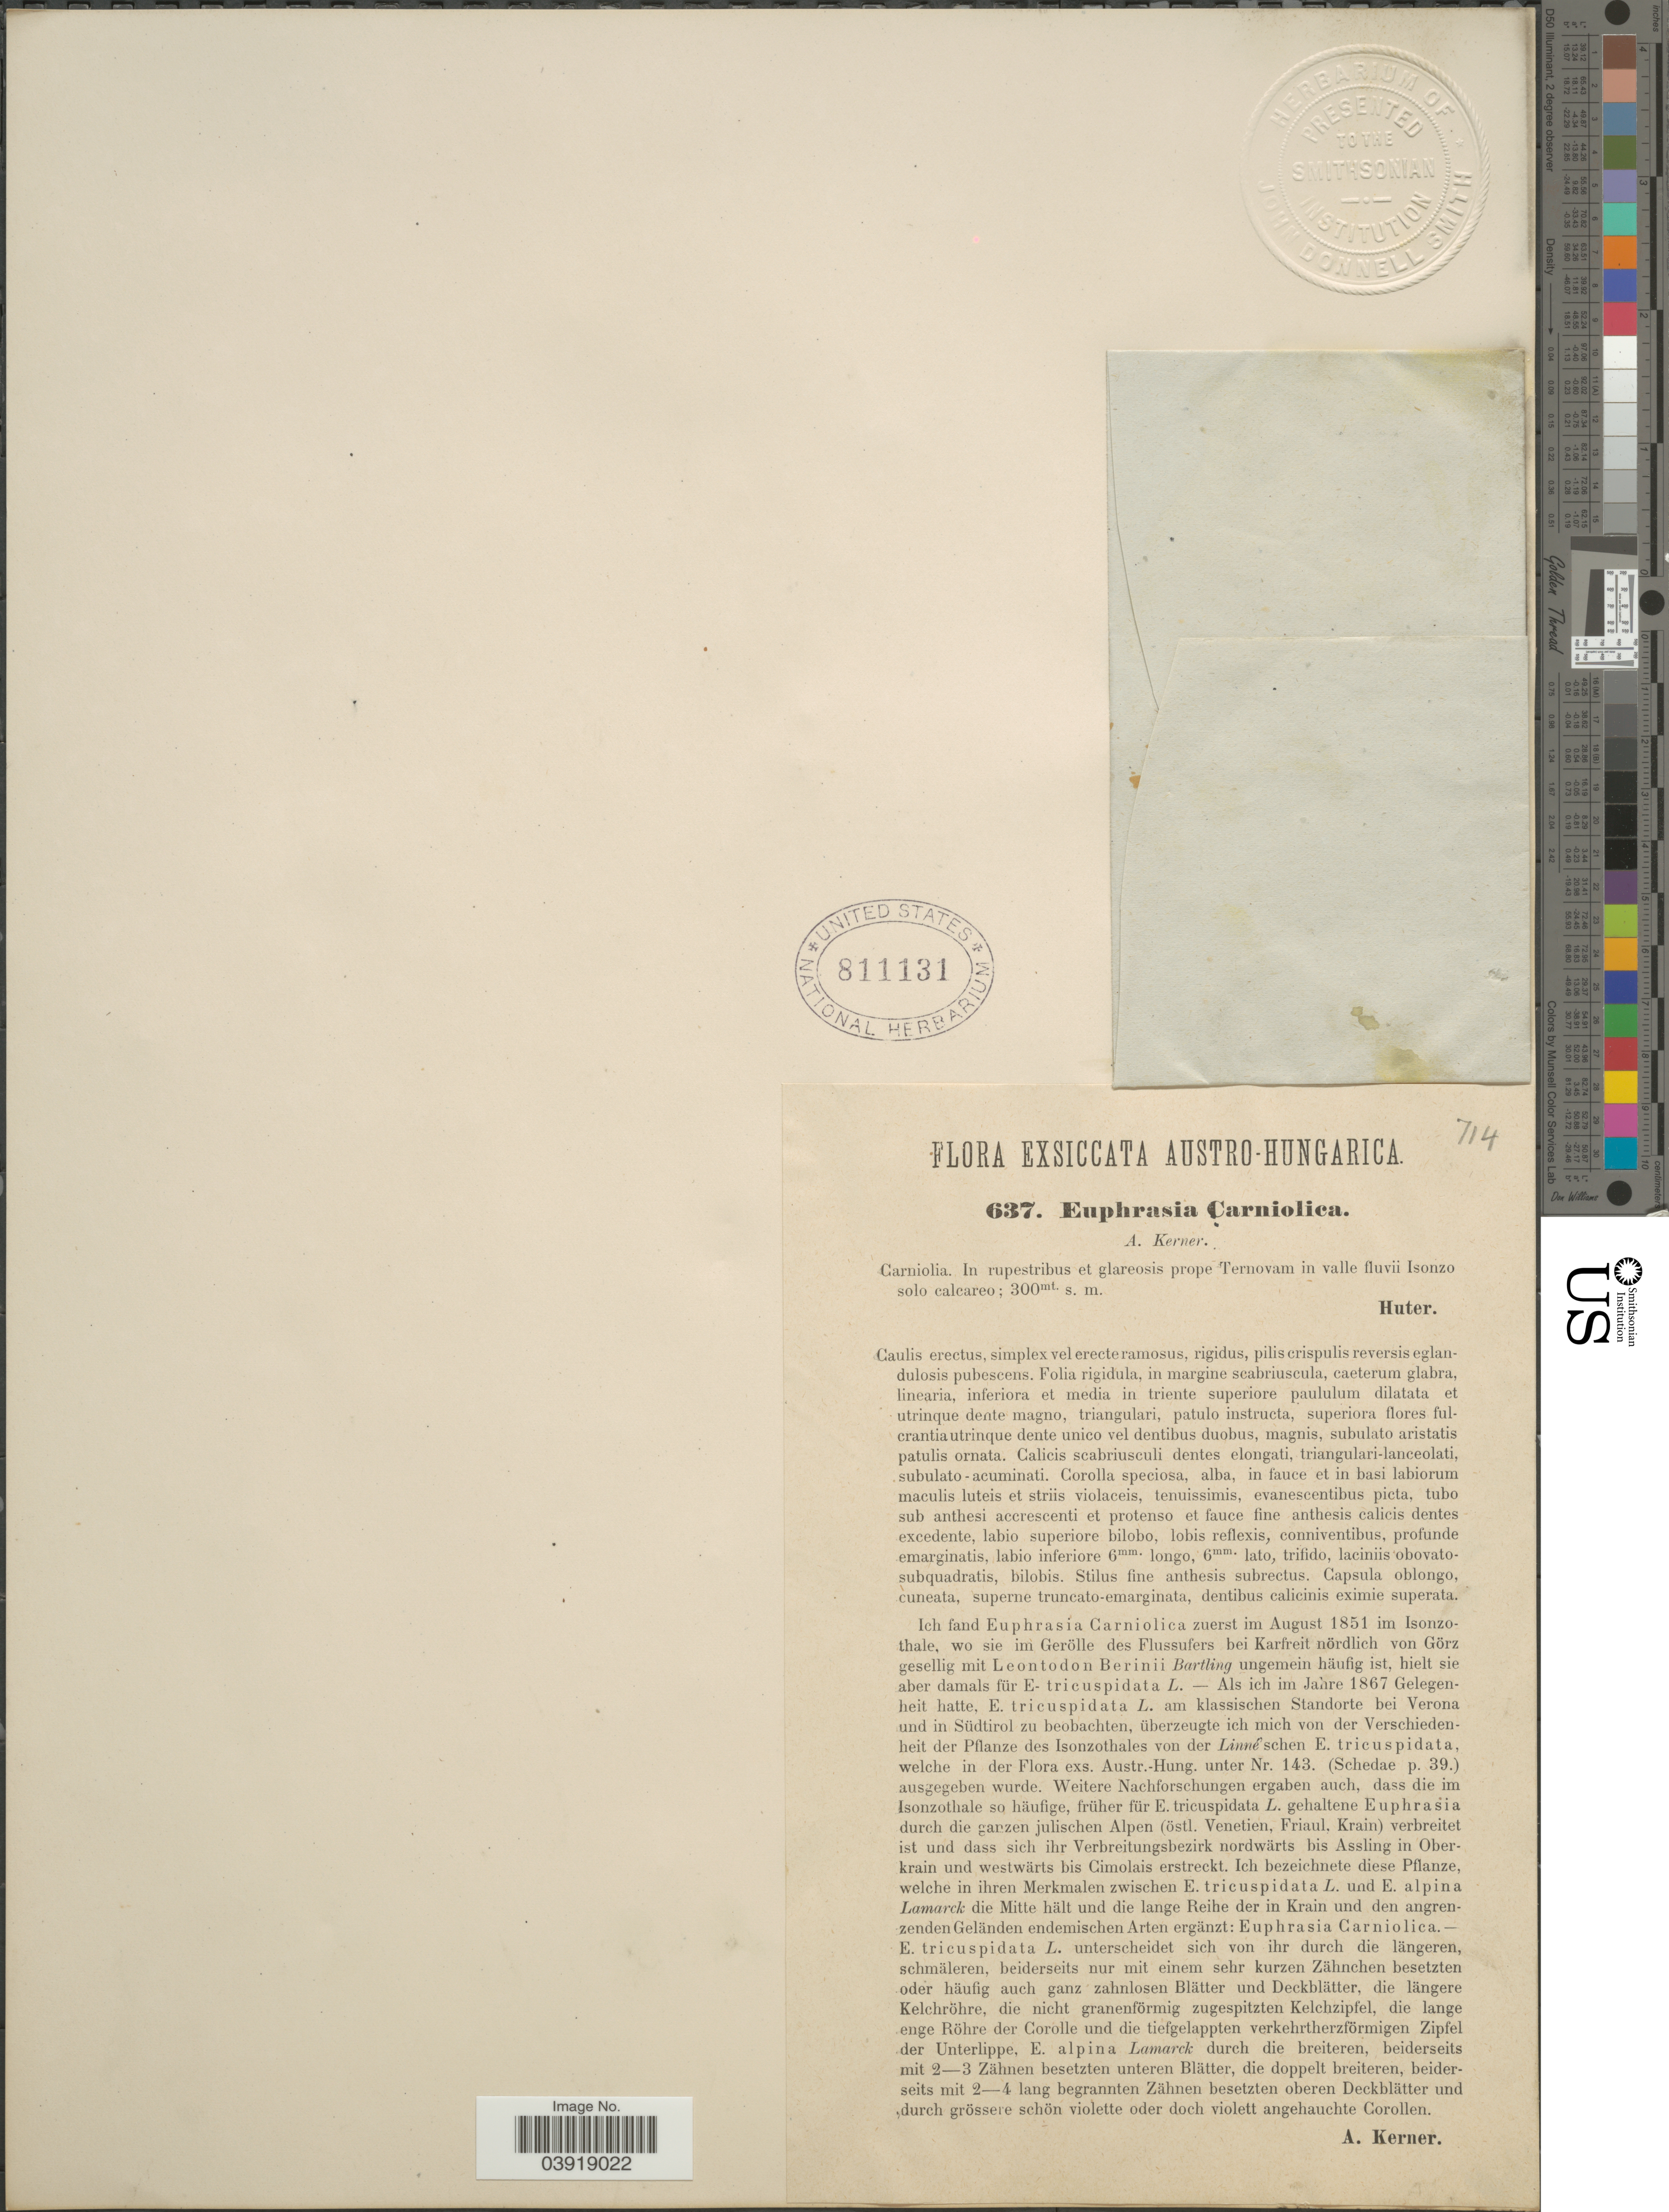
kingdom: Plantae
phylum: Tracheophyta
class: Magnoliopsida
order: Lamiales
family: Orobanchaceae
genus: Euphrasia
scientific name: Euphrasia carniolica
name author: A. Kern.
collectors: -. Huter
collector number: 637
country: Italy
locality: Austro-Hungarica. Carniolia. In rupestribus et glareosis prope Ternovam in valle fluvii Isonzo solo calcareo.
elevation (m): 300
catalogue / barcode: US 811131